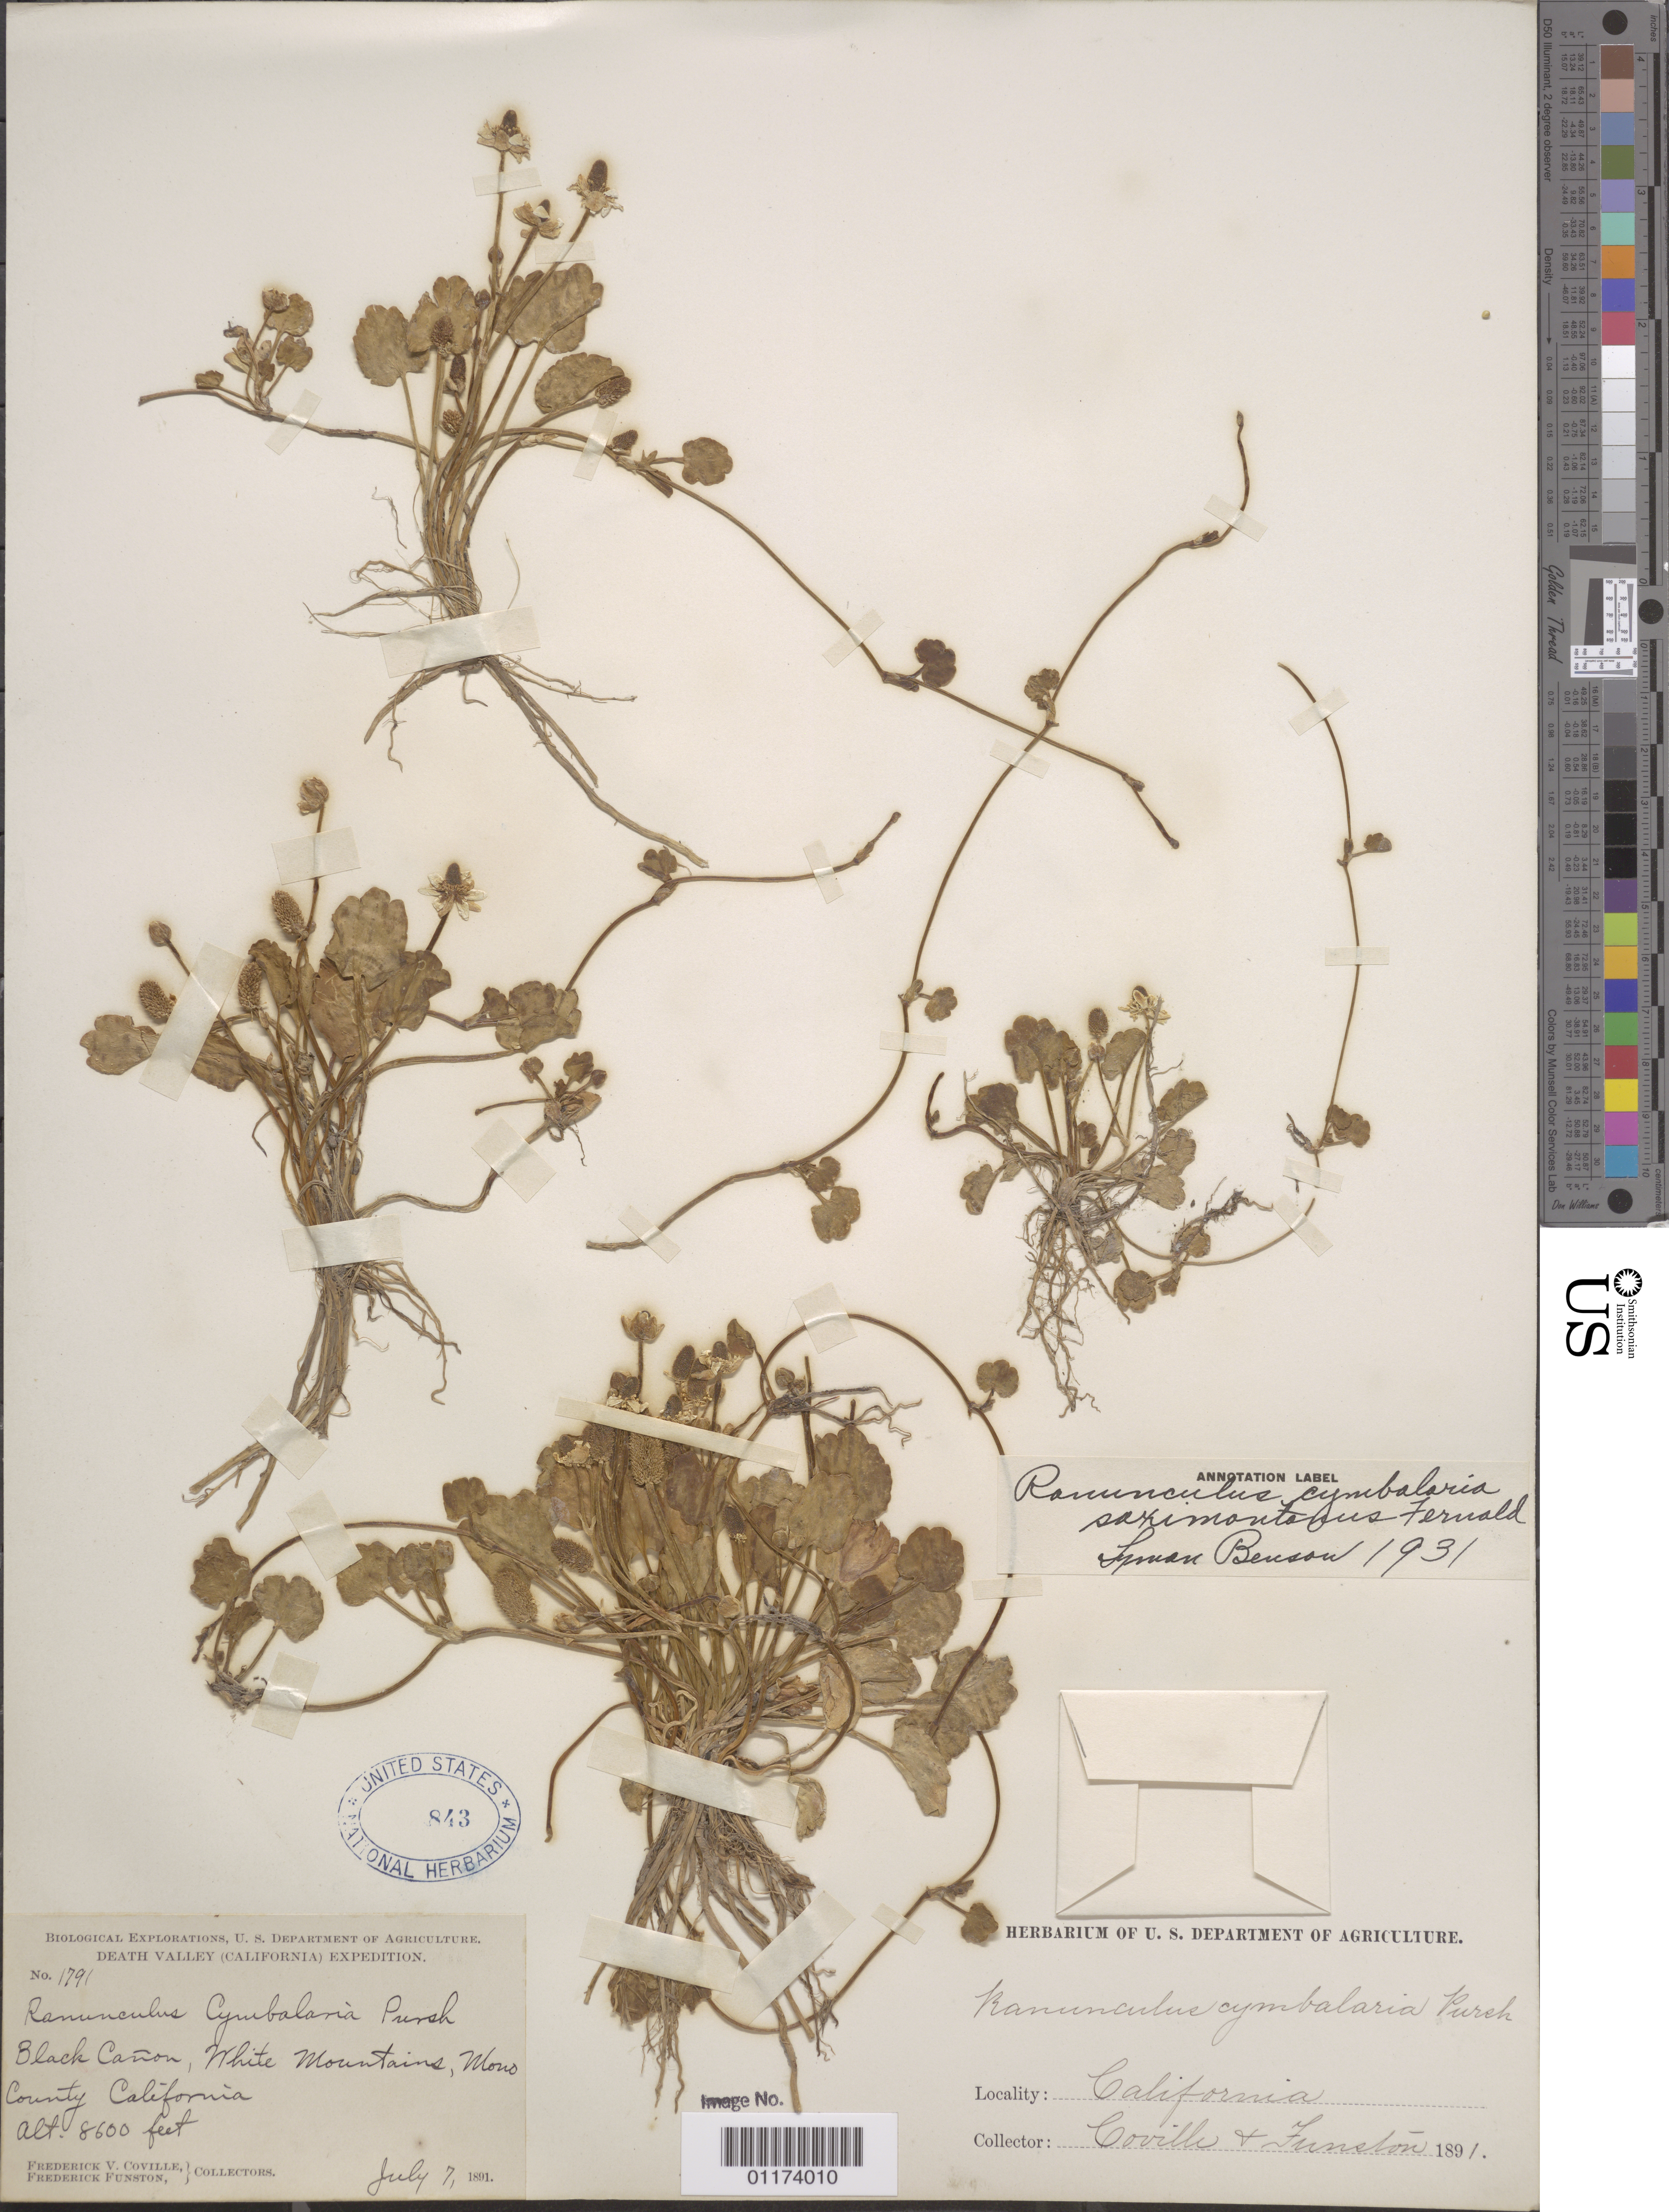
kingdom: Plantae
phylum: Tracheophyta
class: Magnoliopsida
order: Ranunculales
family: Ranunculaceae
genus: Halerpestes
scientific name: Halerpestes cymbalaria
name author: (Pursh) Greene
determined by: Strong, M. T., (US), Smithsonian Institution - National Museum of Natural History (UNITED STATES)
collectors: F. V. Coville & F. Funston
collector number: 1791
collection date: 1891-07-07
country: United States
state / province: California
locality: Black Canyon, White Mt.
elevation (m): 2621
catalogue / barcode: US 843